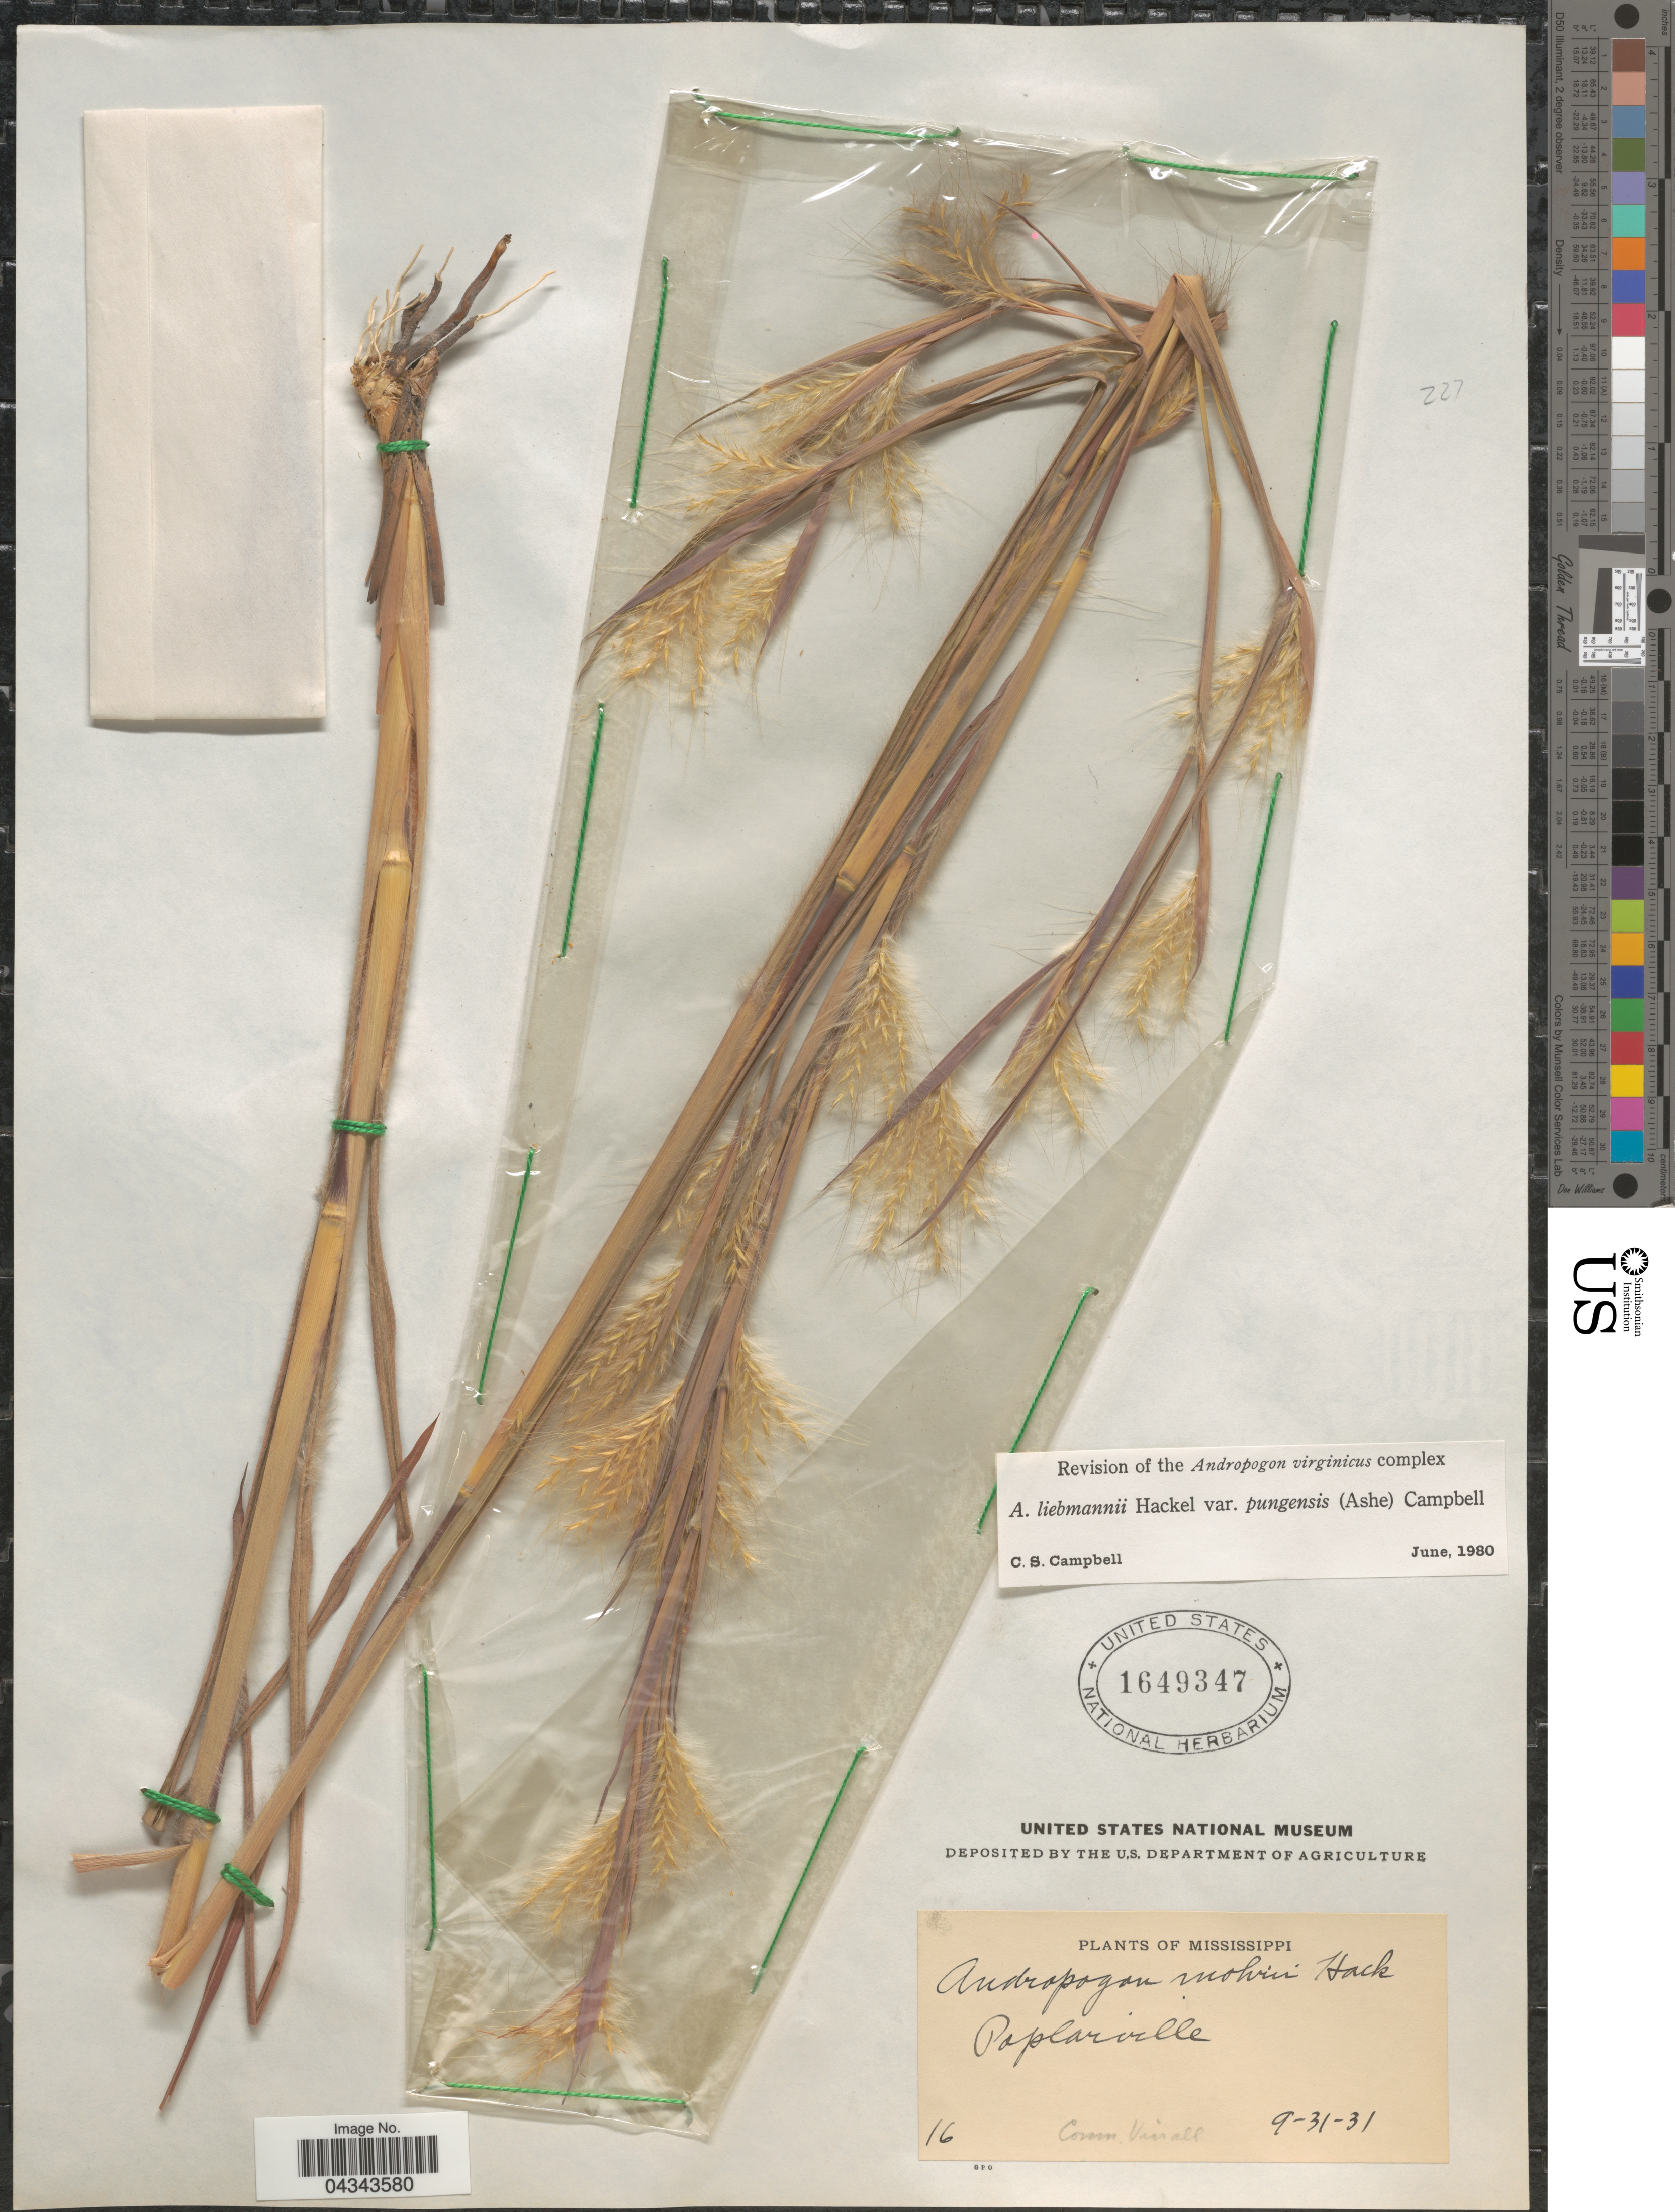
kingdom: Plantae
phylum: Tracheophyta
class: Liliopsida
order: Poales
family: Poaceae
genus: Andropogon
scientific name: Andropogon liebmannii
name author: Hack.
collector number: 16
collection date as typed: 9-31-31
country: United States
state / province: Mississippi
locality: Poplarville.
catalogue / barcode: US 1649347